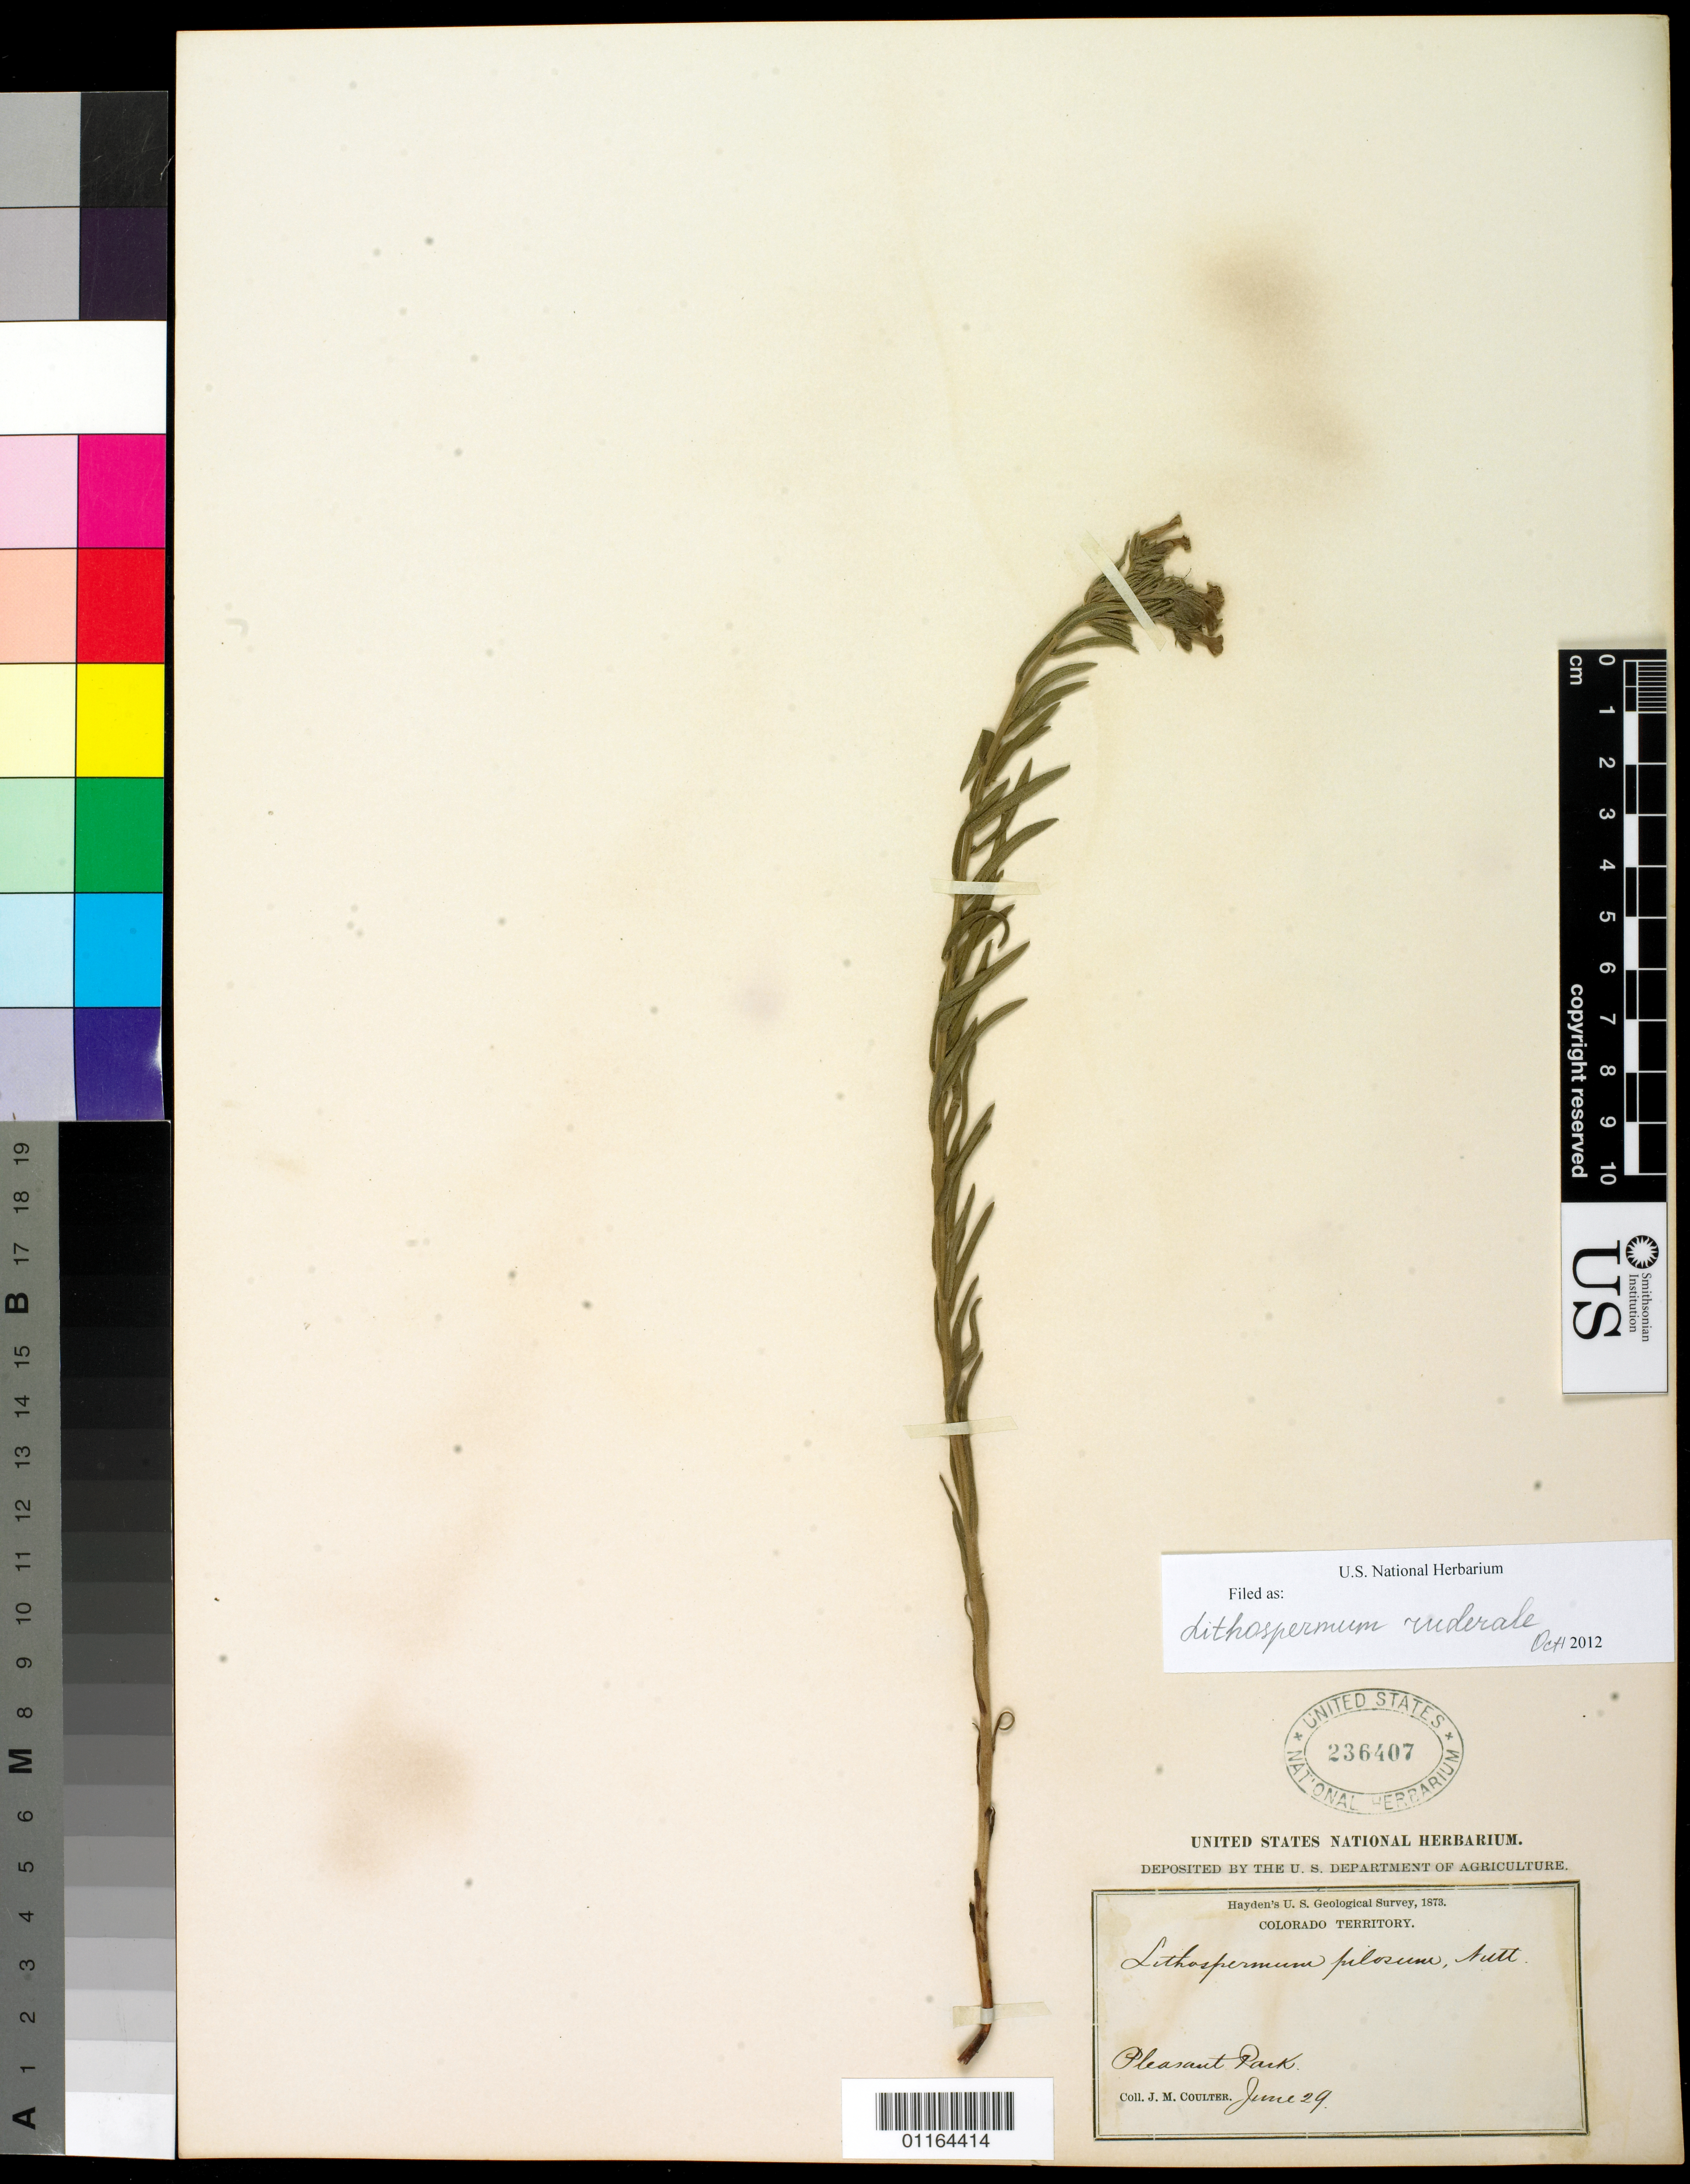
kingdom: Plantae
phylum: Tracheophyta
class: Magnoliopsida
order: Boraginales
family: Boraginaceae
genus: Lithospermum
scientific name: Lithospermum ruderale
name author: Douglas ex Lehm.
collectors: J. M. Coulter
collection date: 1873-06-29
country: United States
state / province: Colorado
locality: Pleasant Park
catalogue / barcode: US 236407